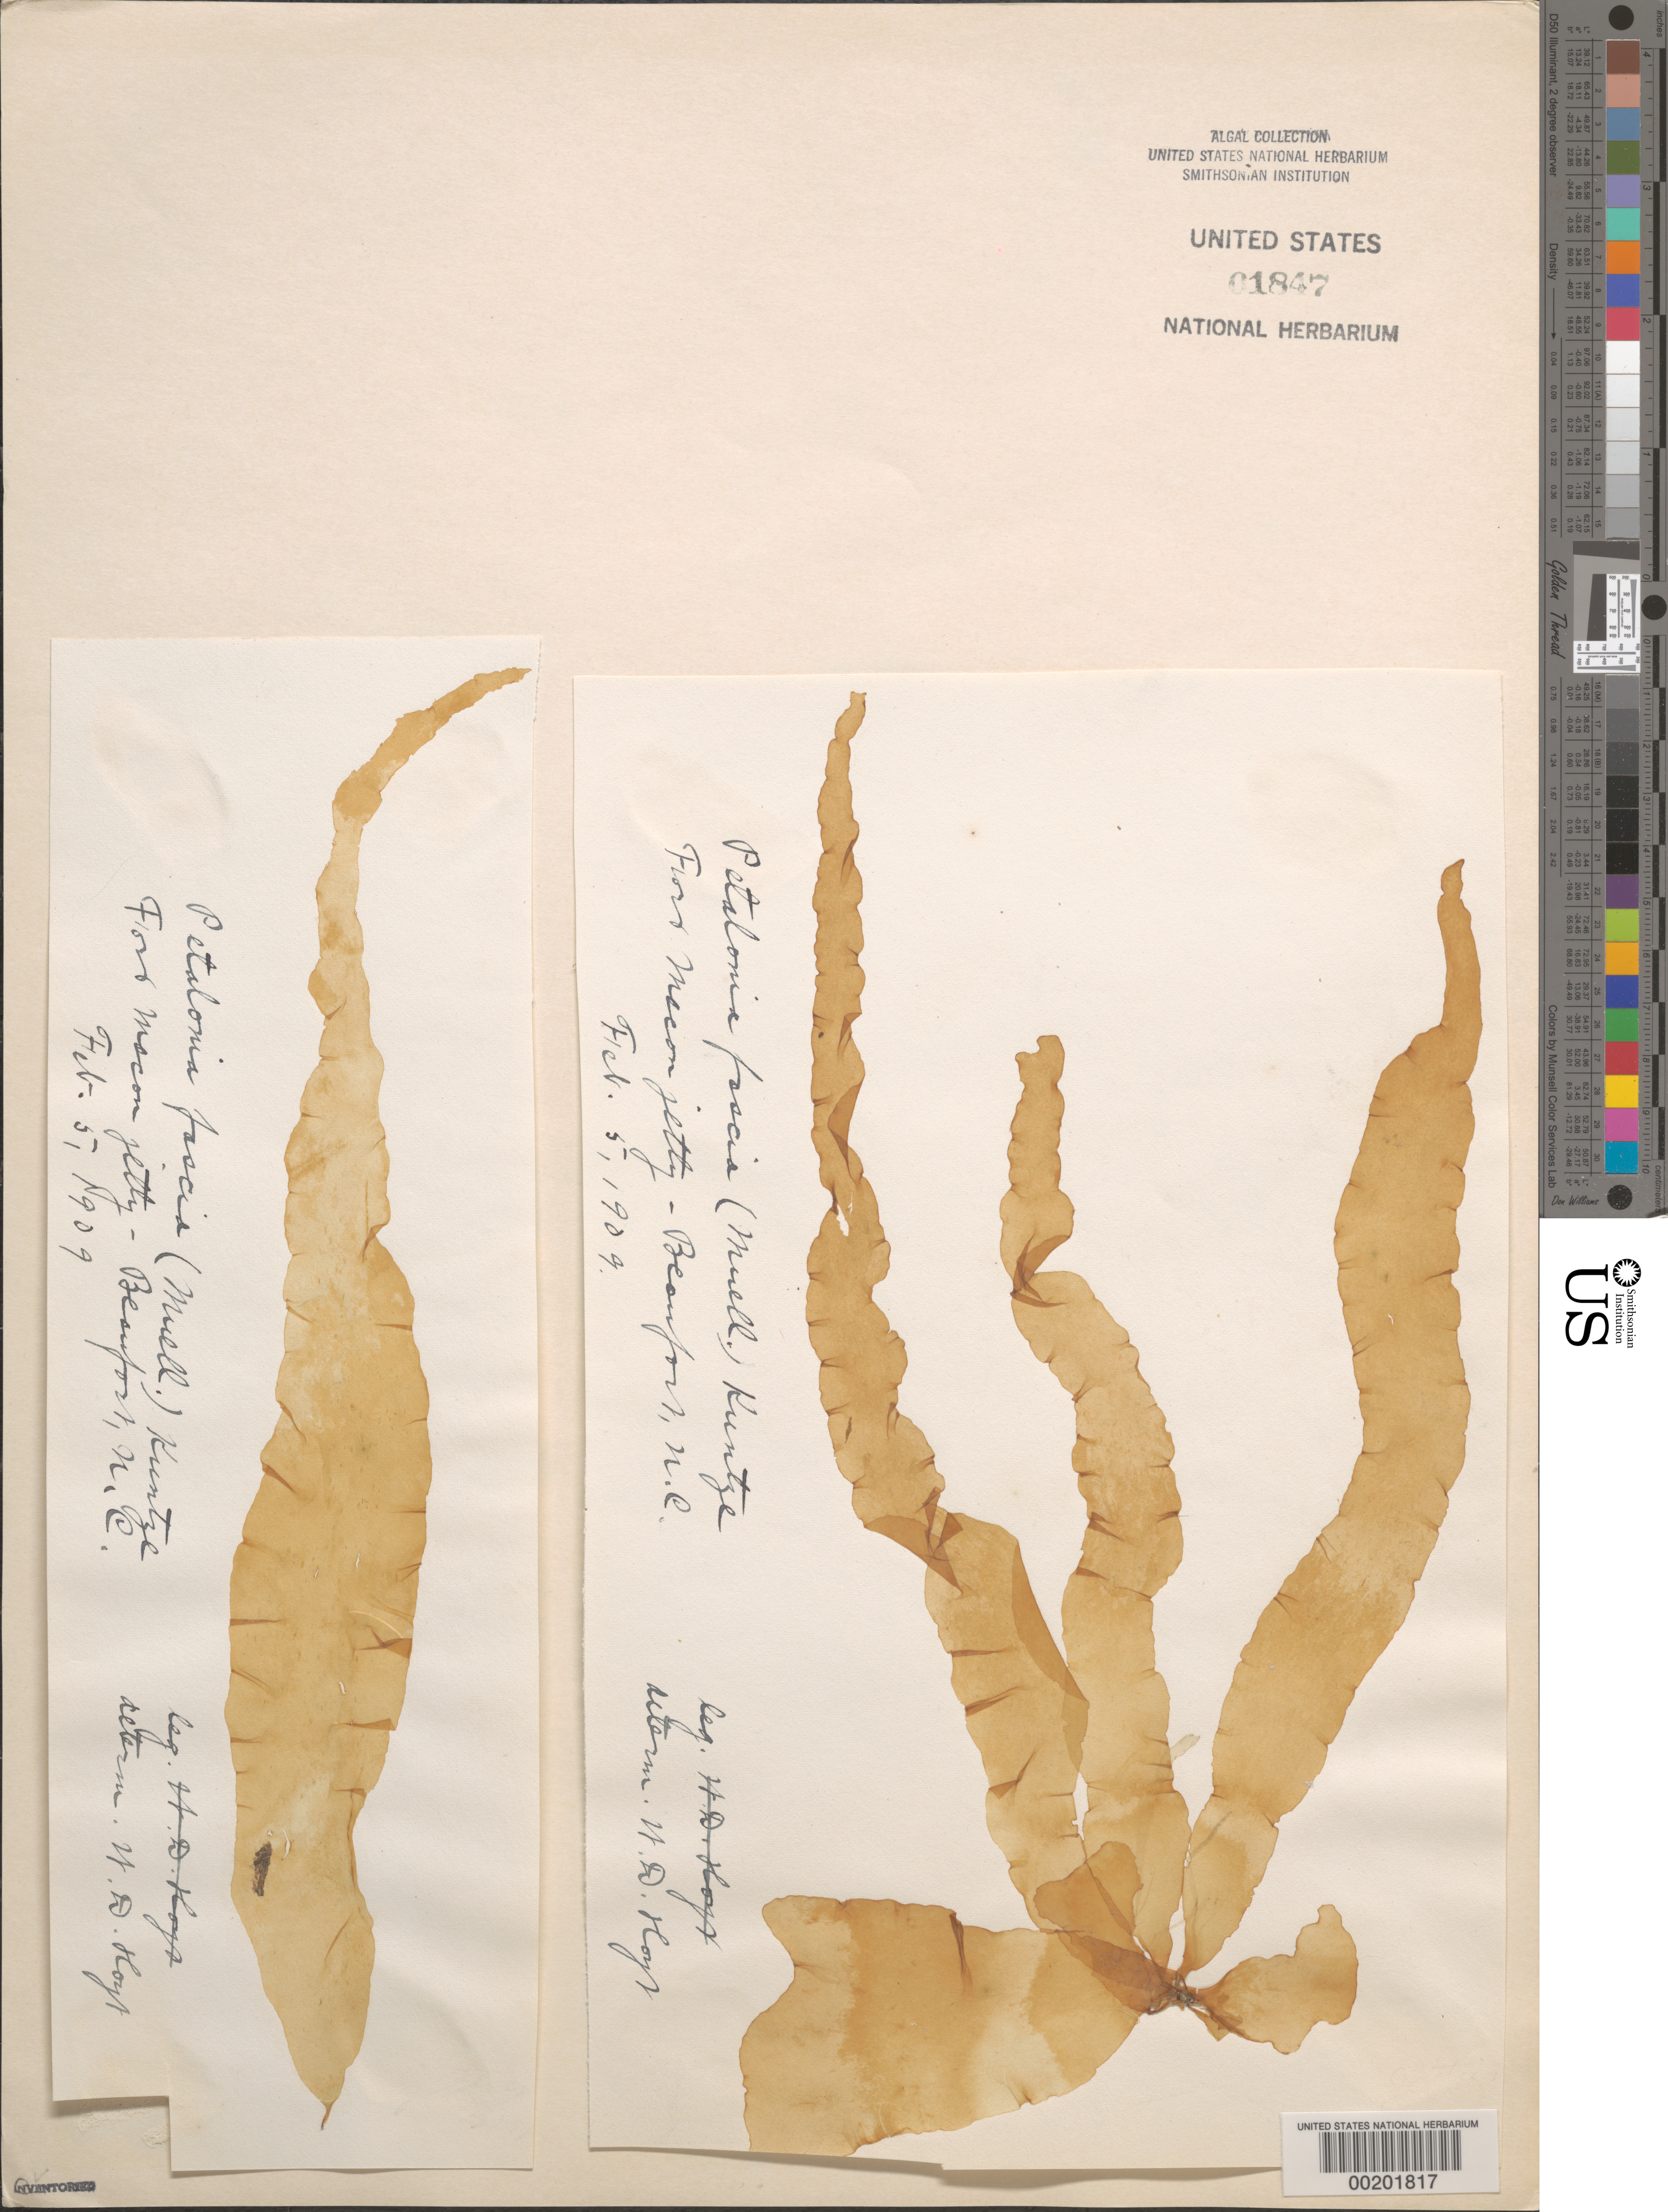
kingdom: Chromista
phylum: Ochrophyta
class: Phaeophyceae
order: Scytosiphonales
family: Scytosiphonaceae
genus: Petalonia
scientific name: Petalonia fascia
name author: (O.F. Müller) Kuntze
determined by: Hoyt, W. D.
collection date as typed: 05 Feb 1909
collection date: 1909-02-05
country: United States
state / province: North Carolina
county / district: Carteret County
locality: Beaufort, Fort Macon jetty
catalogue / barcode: US 1847